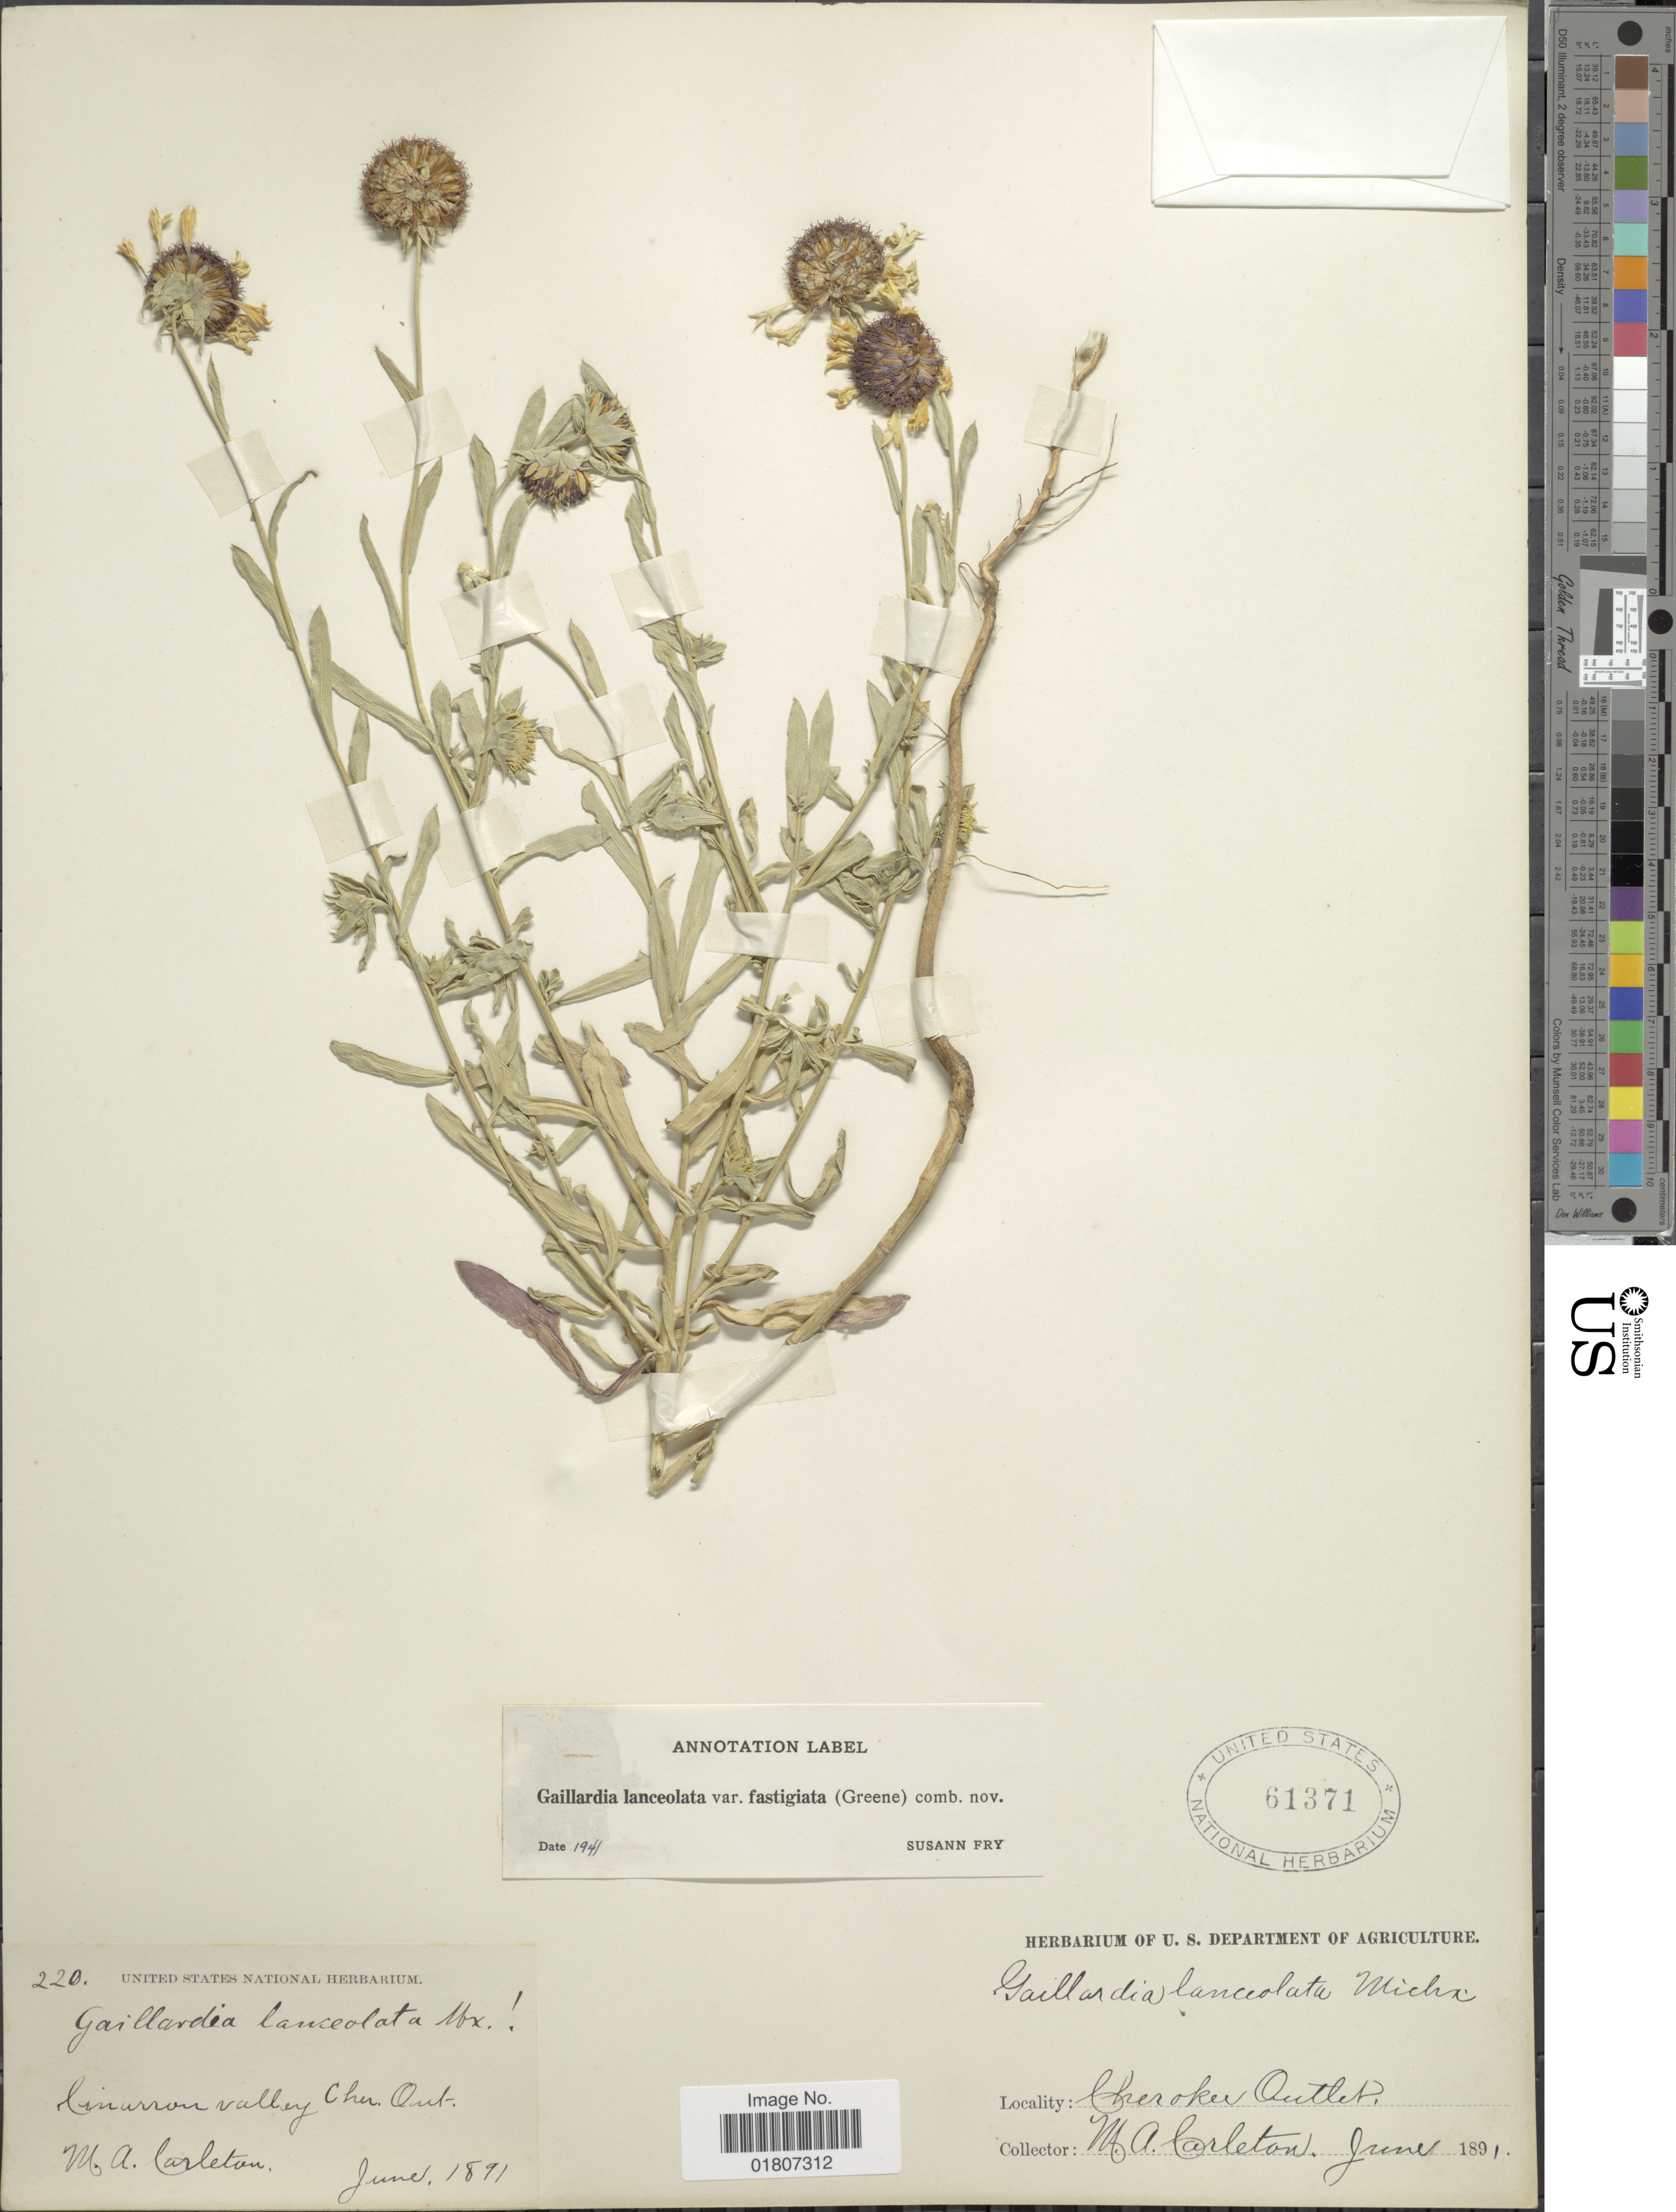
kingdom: Plantae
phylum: Tracheophyta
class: Magnoliopsida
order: Asterales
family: Asteraceae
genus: Gaillardia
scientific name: Gaillardia lanceolata var. fastigiata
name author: (Greene) Waterf.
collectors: M. A. Carleton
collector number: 220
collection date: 1891-06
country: United States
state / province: Oklahoma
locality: Cimarron Valley. Cherokee Outlet.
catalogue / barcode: US 61371